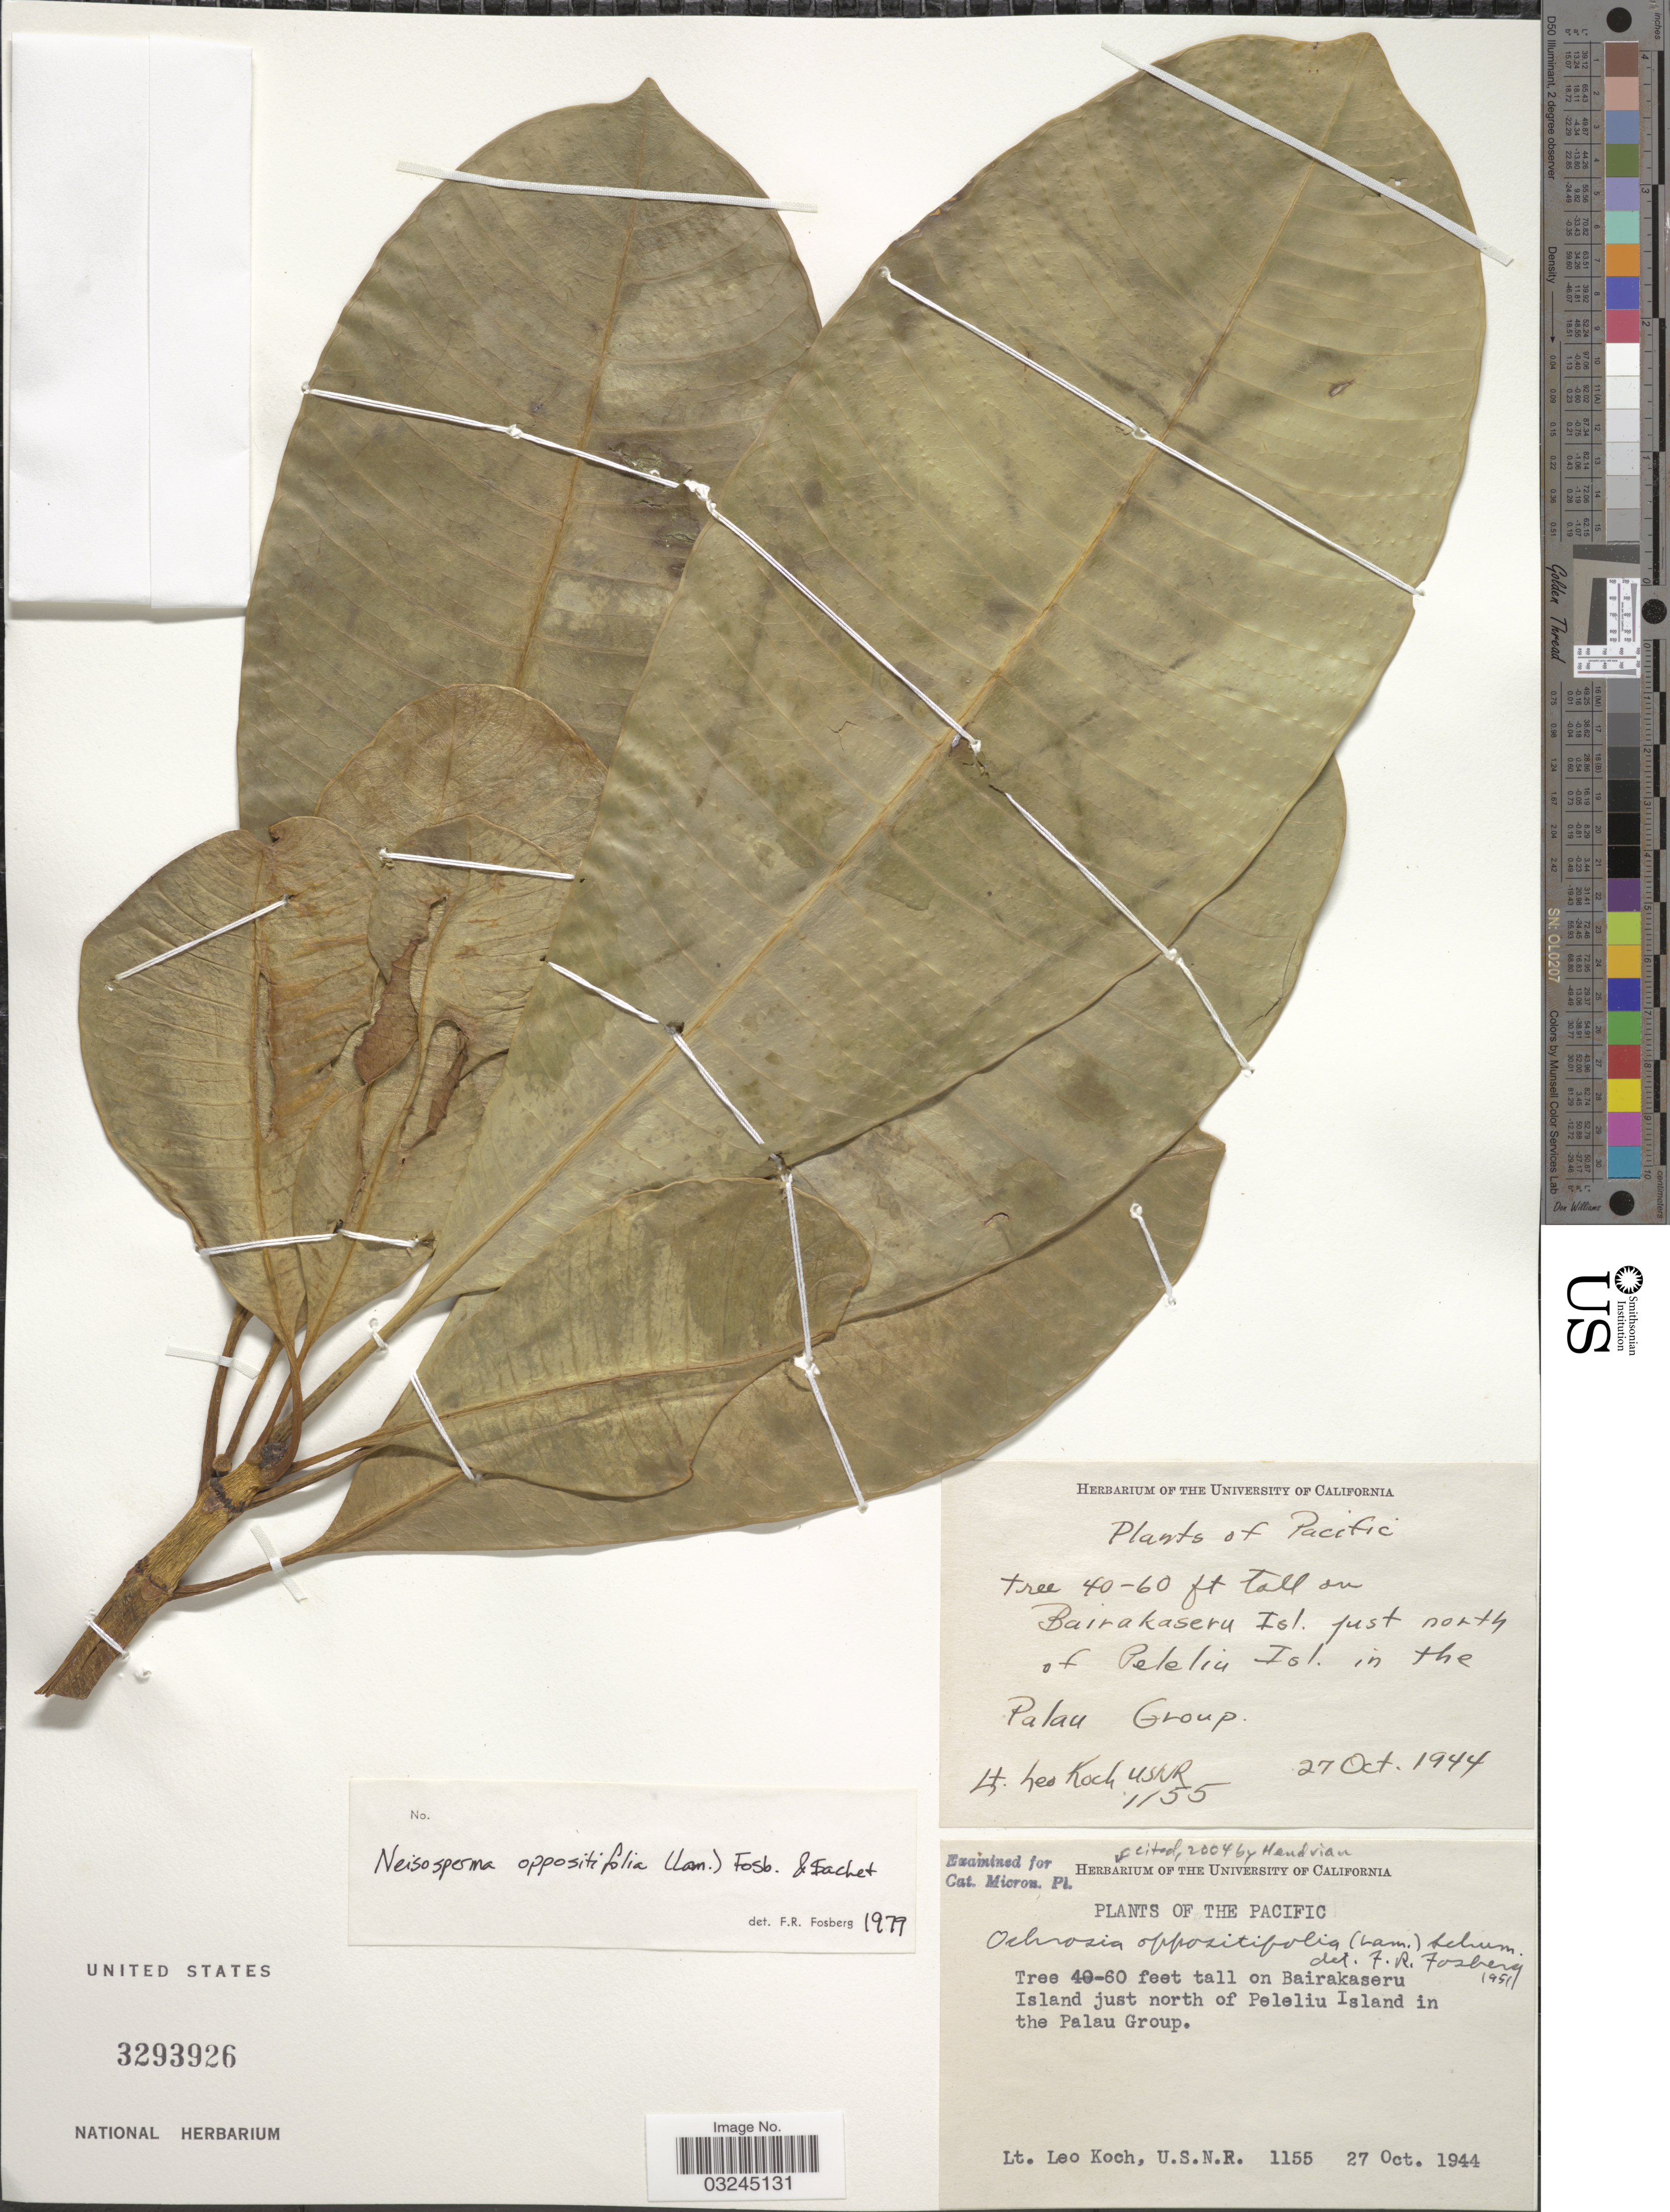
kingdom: Plantae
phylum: Tracheophyta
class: Magnoliopsida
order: Gentianales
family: Apocynaceae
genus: Ochrosia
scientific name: Ochrosia oppositifolia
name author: (Lam.) K. Schum.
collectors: L. F. Koch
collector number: USNR1155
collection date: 1944-10-27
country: Palau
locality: Pacific. Bairakaseru Island just north of Peleliu Island in the Palau Group. Tha Pacific.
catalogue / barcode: US 3293926